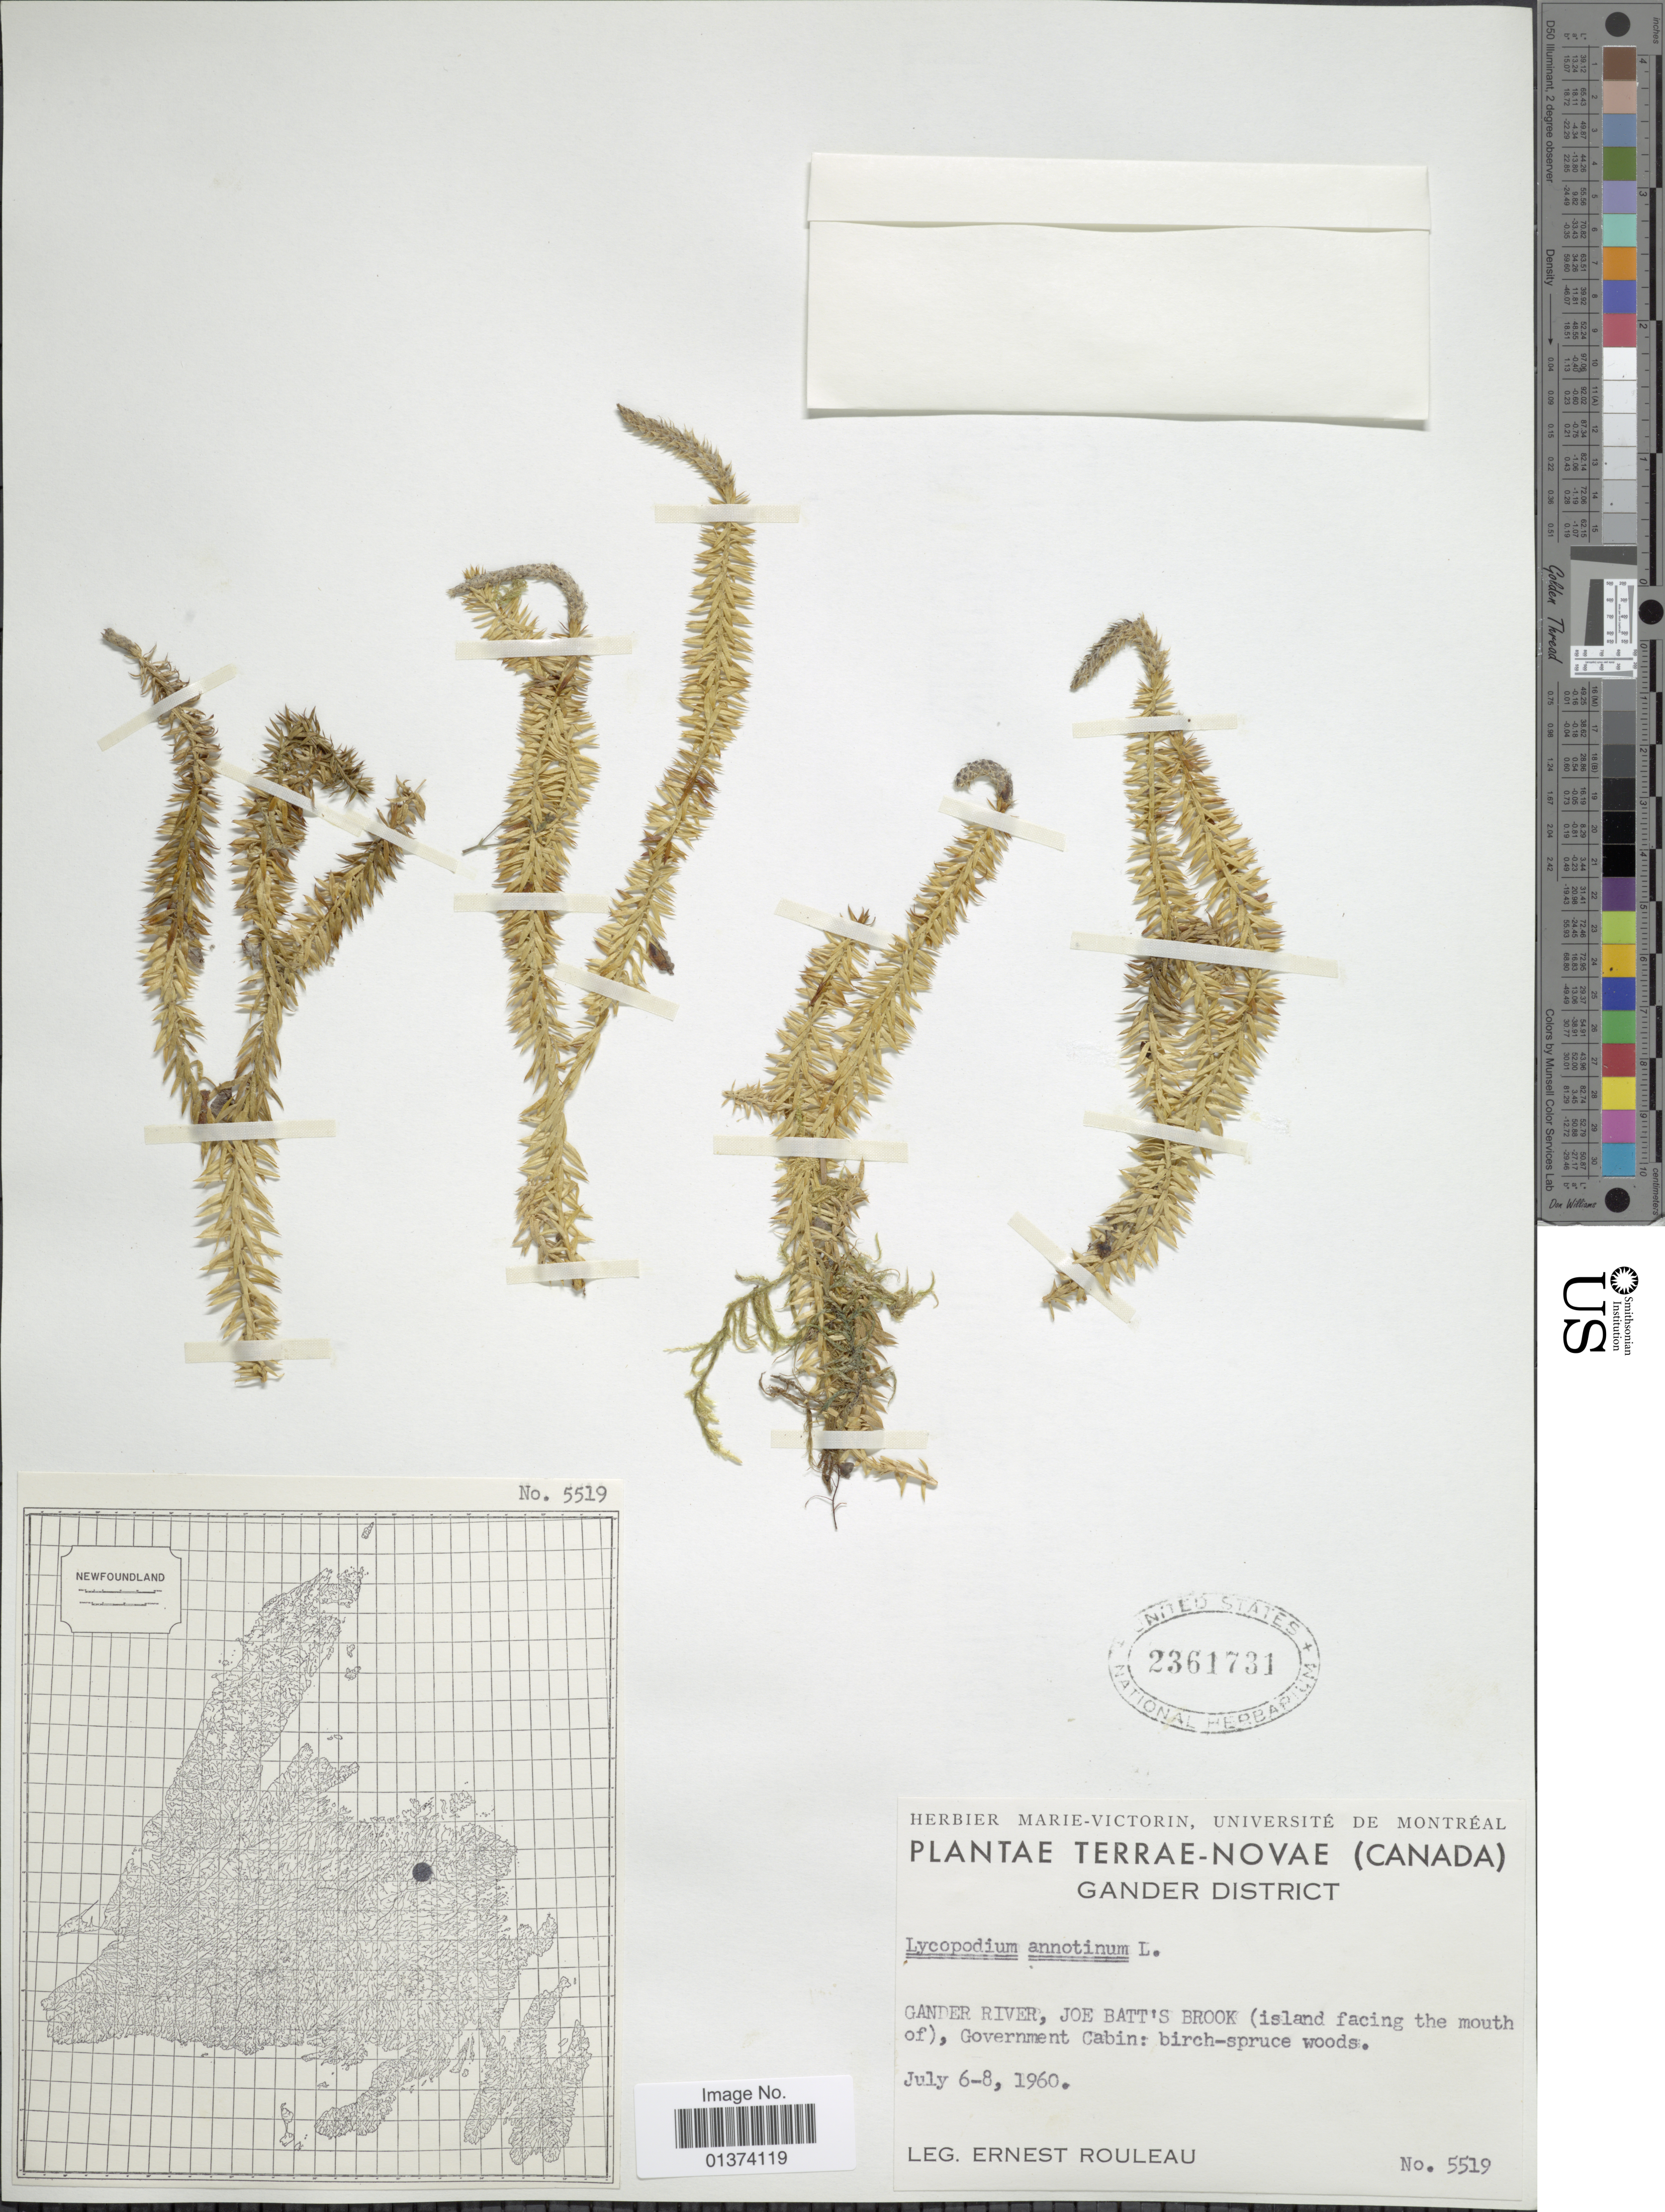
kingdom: Plantae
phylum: Tracheophyta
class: Lycopodiopsida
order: Lycopodiales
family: Lycopodiaceae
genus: Spinulum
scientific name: Spinulum annotinum subsp. annotinum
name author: (L.) A. Haines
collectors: J. Rouleau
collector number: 5519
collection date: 1960-07-06/1960-07-08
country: Canada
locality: Terrae-Novae, Gander District, Gander River, Joe Batt's Brook (island facing the mouth of), Government Cabin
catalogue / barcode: US 2361731